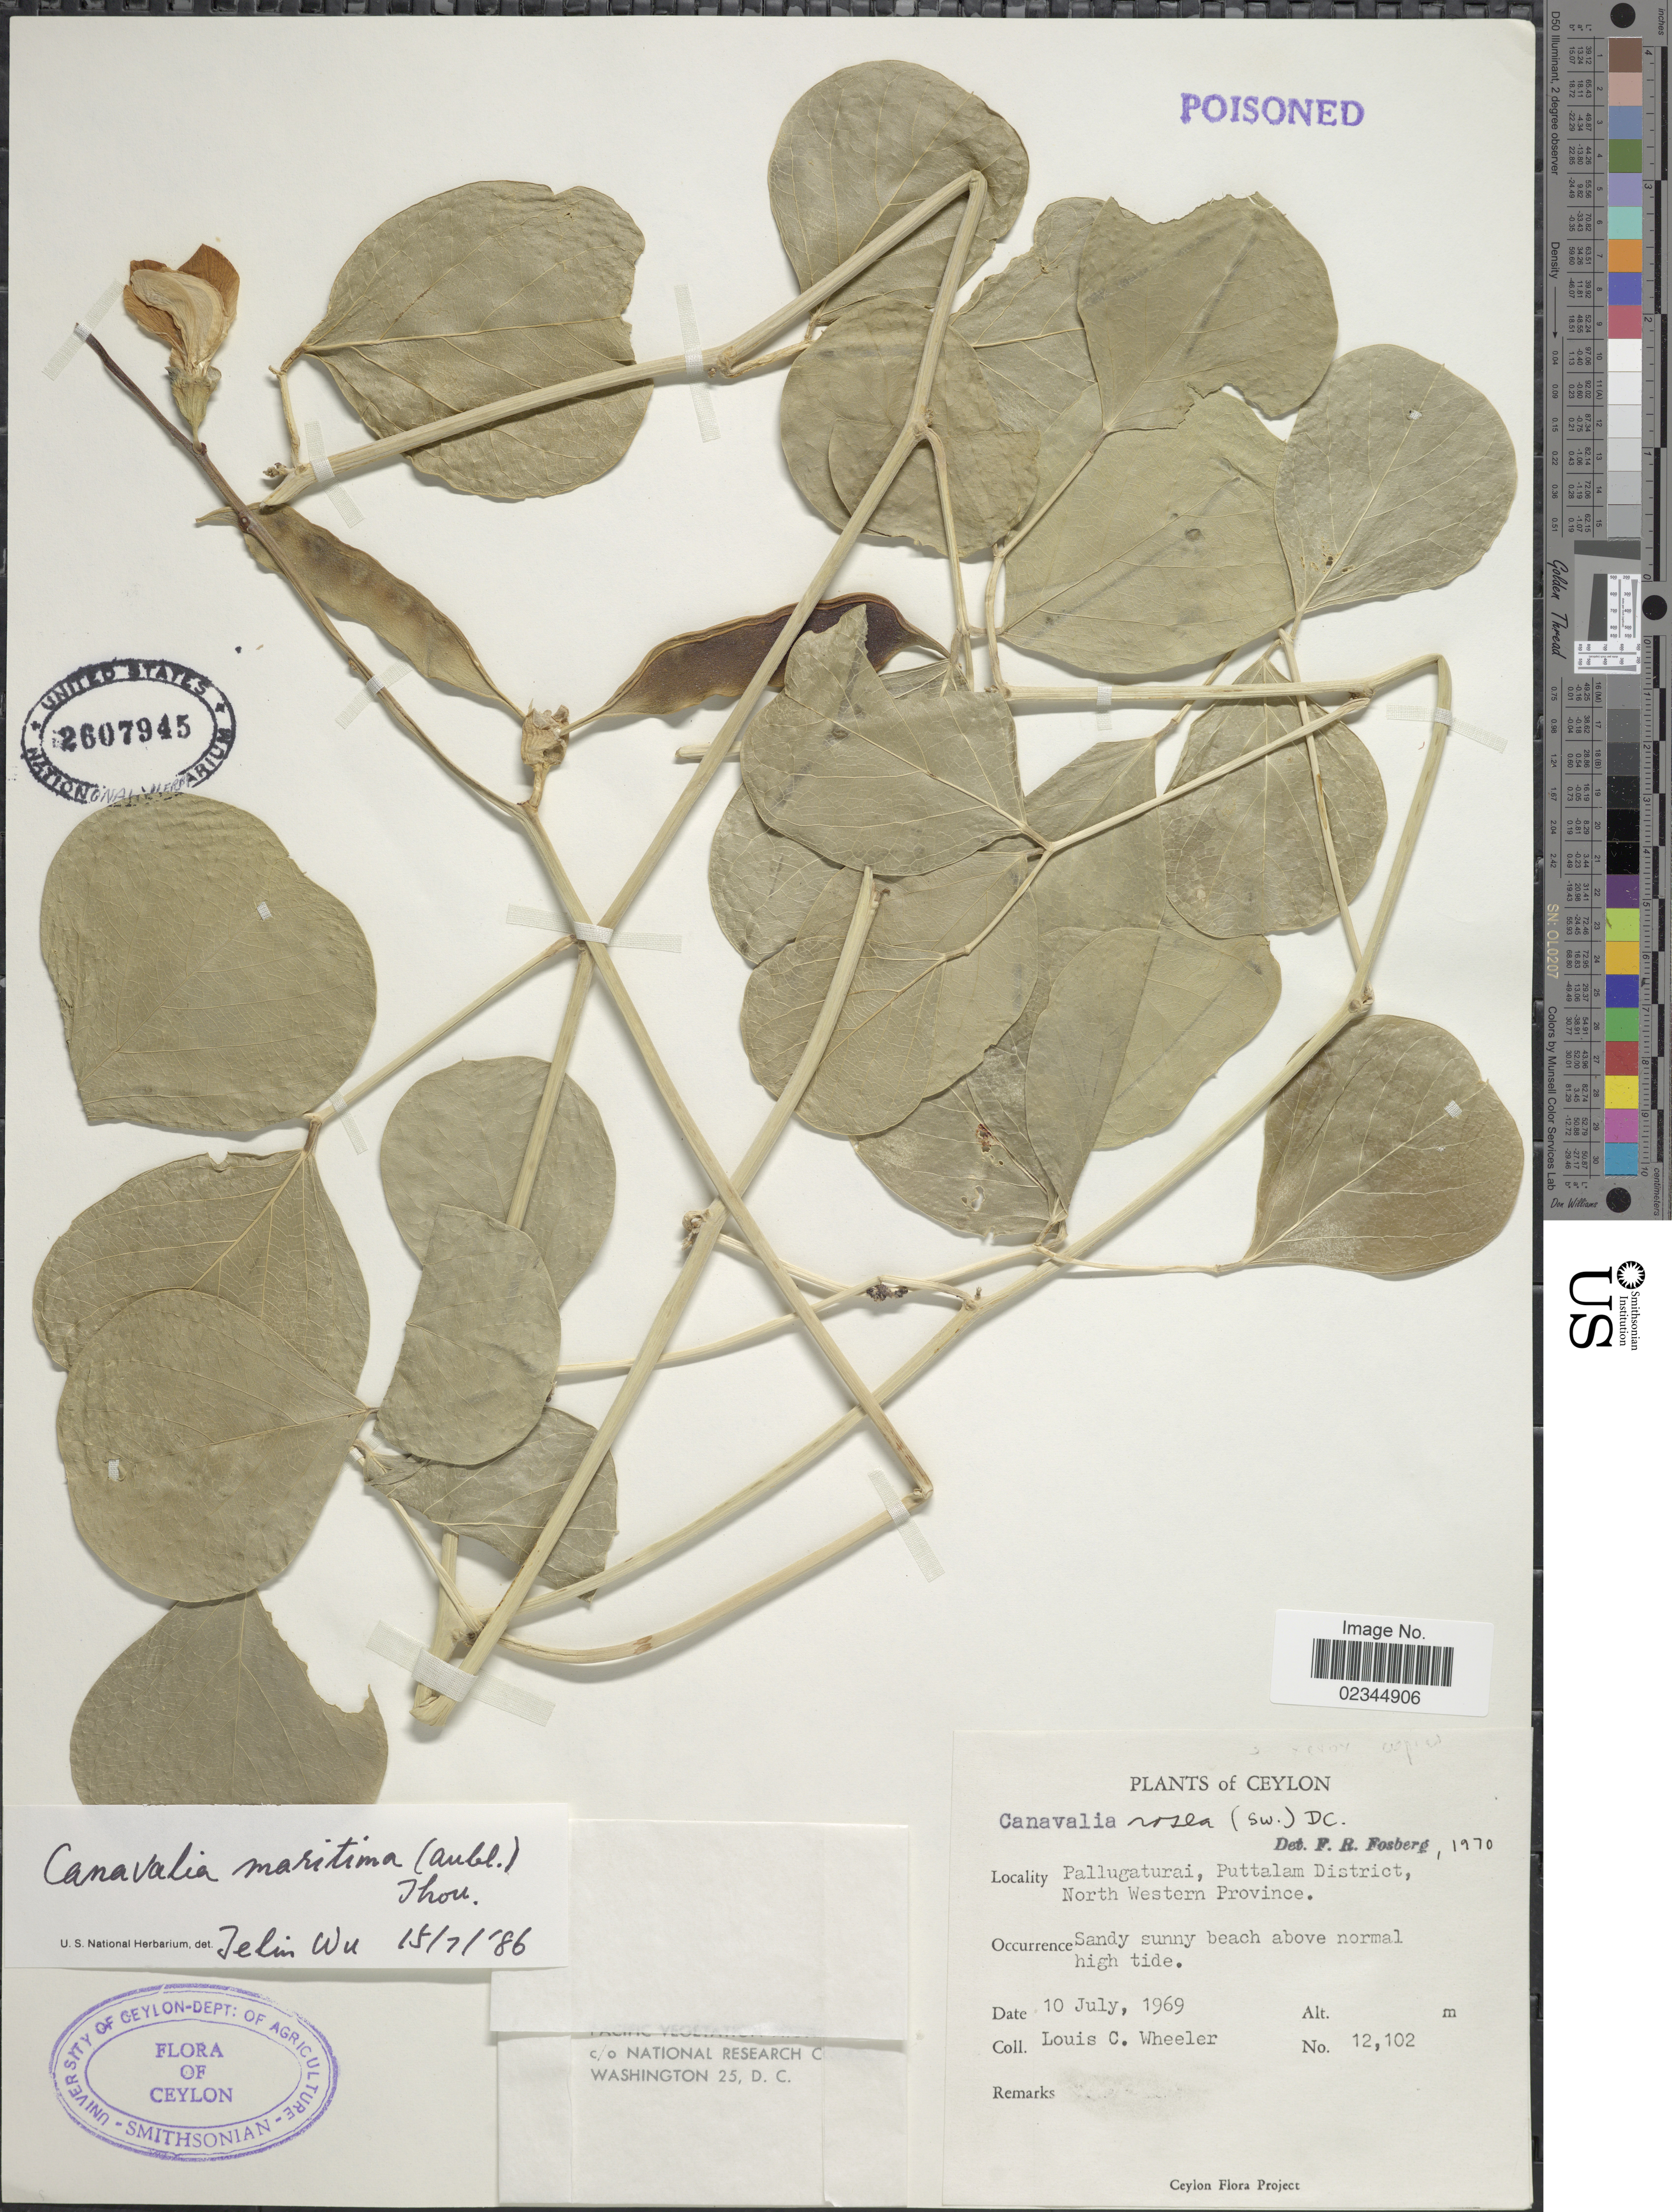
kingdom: Plantae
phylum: Tracheophyta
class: Magnoliopsida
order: Fabales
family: Fabaceae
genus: Canavalia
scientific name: Canavalia rosea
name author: (Sw.) DC.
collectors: L. C. Wheeler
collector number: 12102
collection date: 1969-07-10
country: Sri Lanka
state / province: North Western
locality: Ceylon, Pallugaturai, Puttalam District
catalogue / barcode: US 2607945